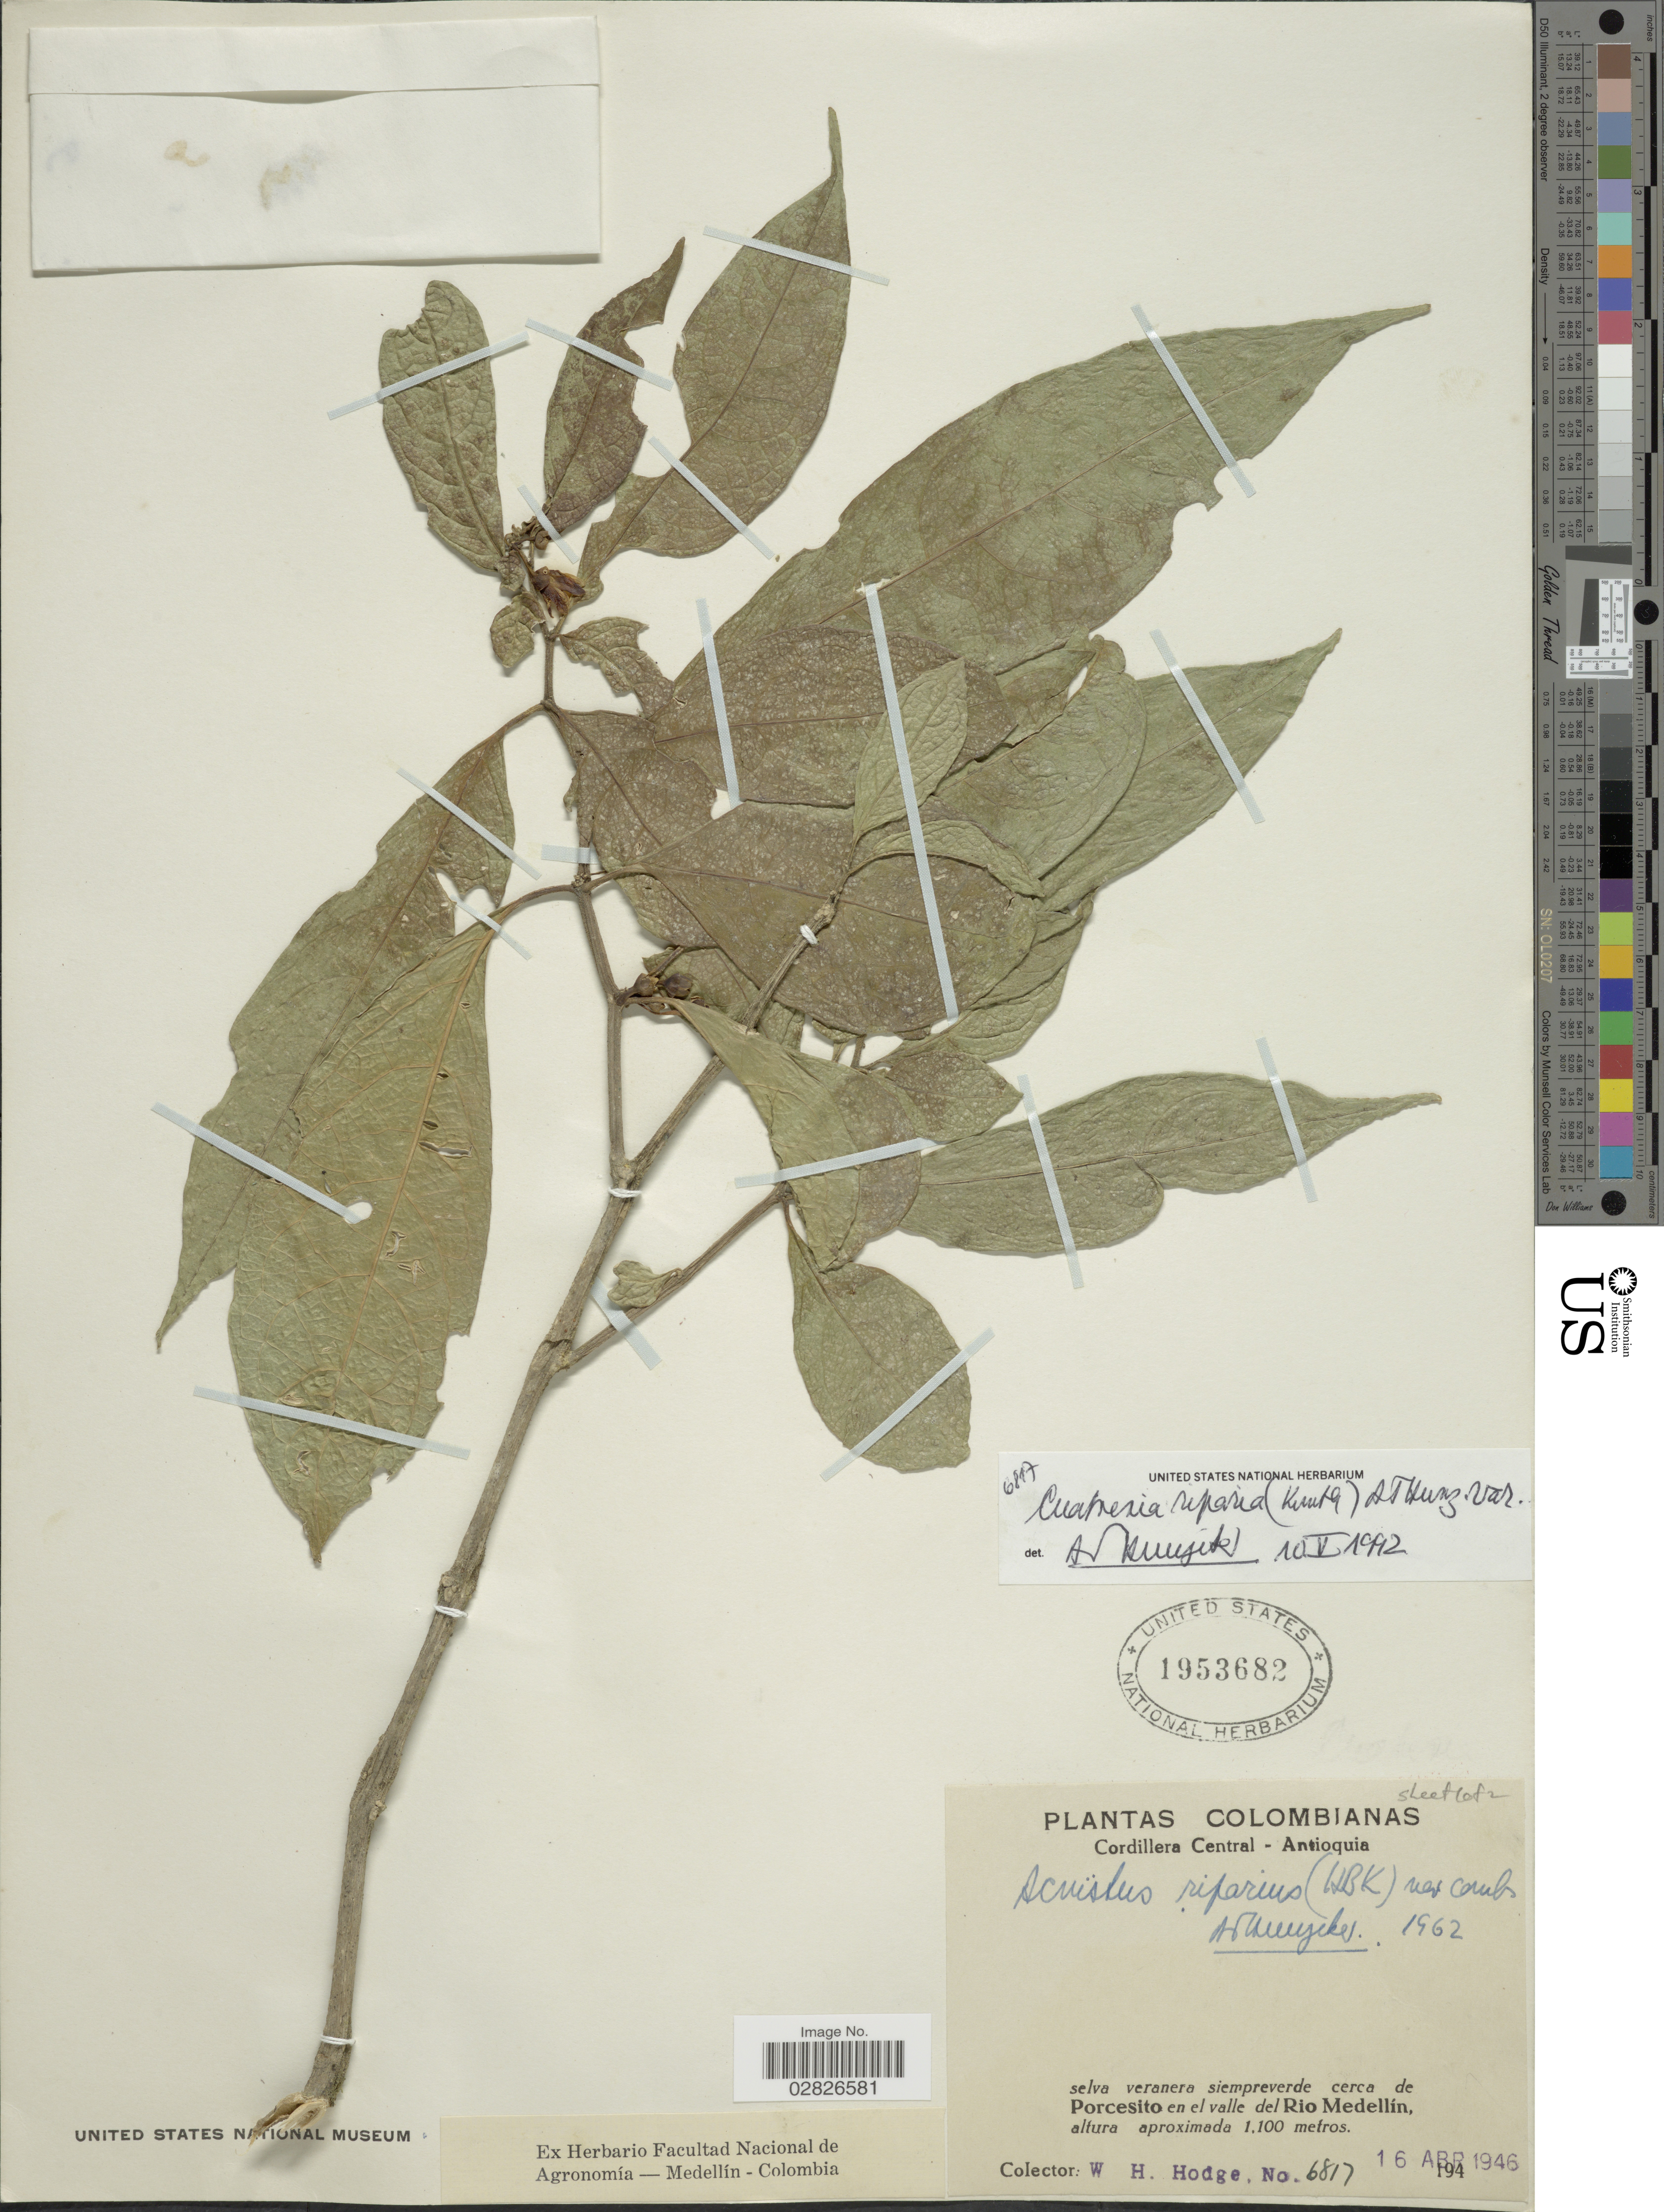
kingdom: Plantae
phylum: Tracheophyta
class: Magnoliopsida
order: Solanales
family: Solanaceae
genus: Cuatresia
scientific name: Cuatresia riparia var. riparia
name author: (Kunth) Hunz.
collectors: W. Hodge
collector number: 6817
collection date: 1946-04-16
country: Colombia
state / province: Antioquia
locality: Cordillera Central, selva veranera siempreverde cerca de Porcesito en el valle del Rio Medellín.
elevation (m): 1100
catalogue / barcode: US 1953682